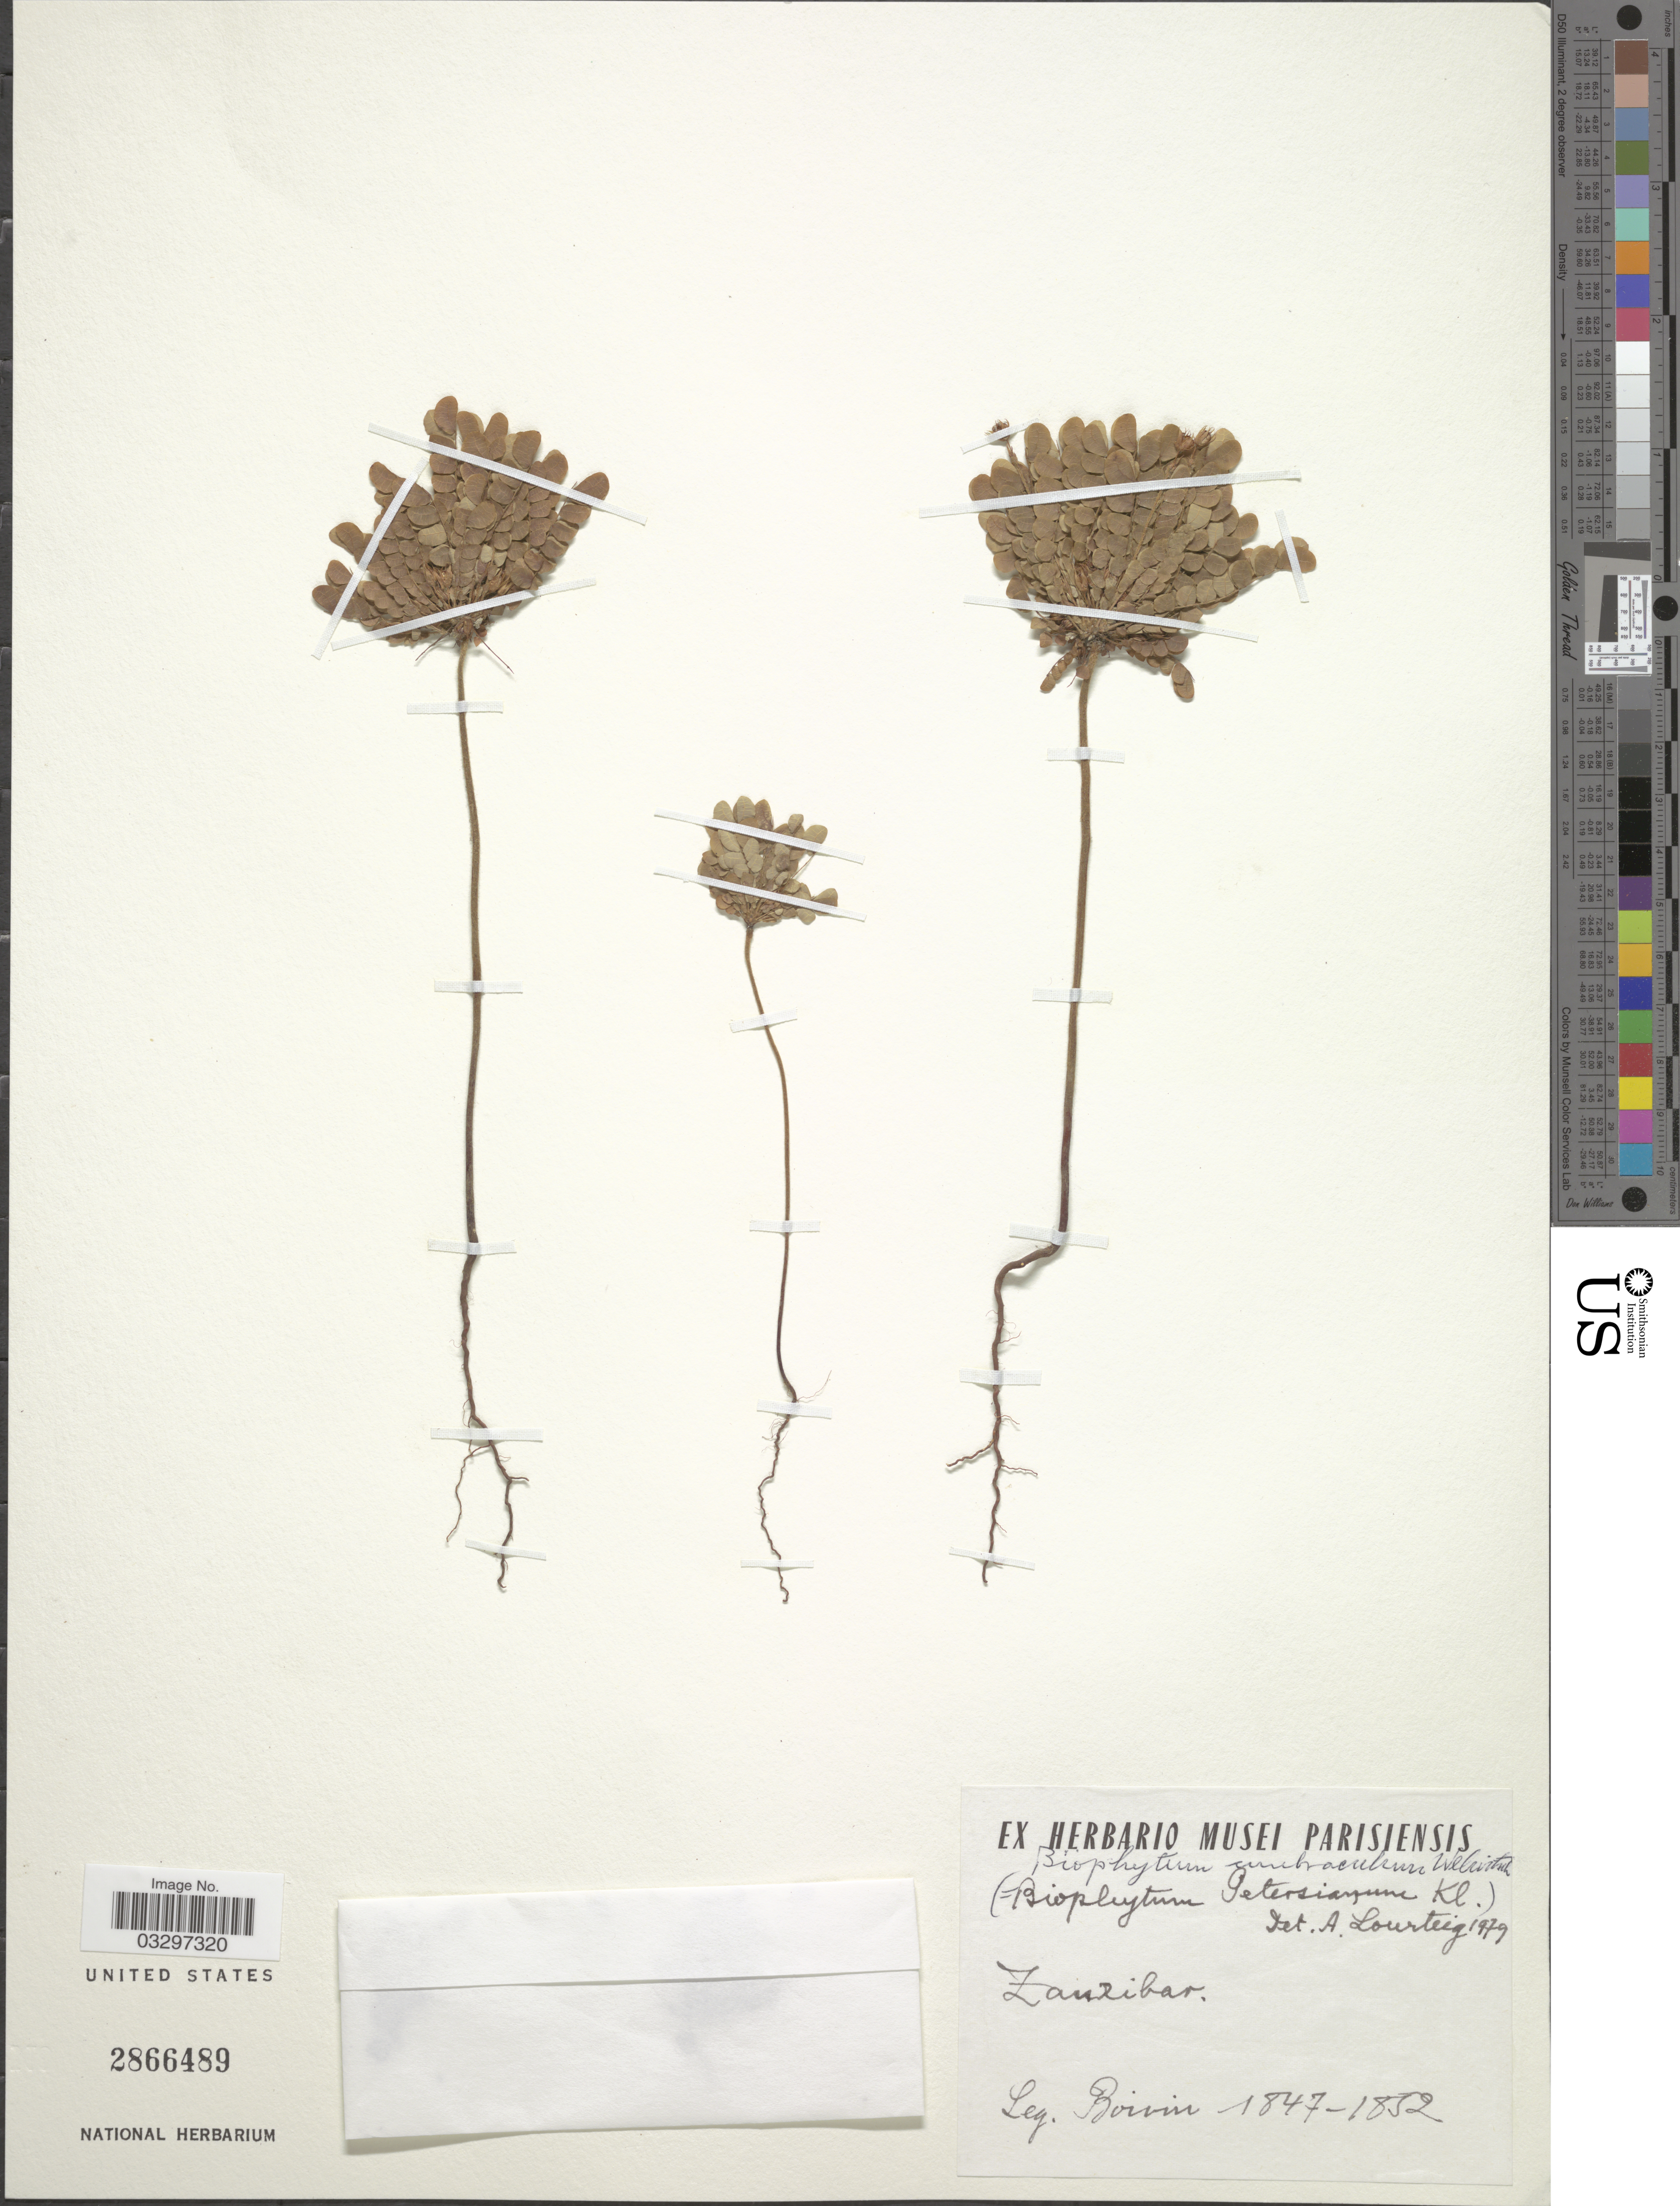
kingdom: Plantae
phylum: Tracheophyta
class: Magnoliopsida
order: Oxalidales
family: Oxalidaceae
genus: Biophytum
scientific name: Biophytum umbraculum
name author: Welw.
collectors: -- Boivin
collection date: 1847/1852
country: Tanzania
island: Zanzibar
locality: Zanzibar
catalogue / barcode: US 2866489